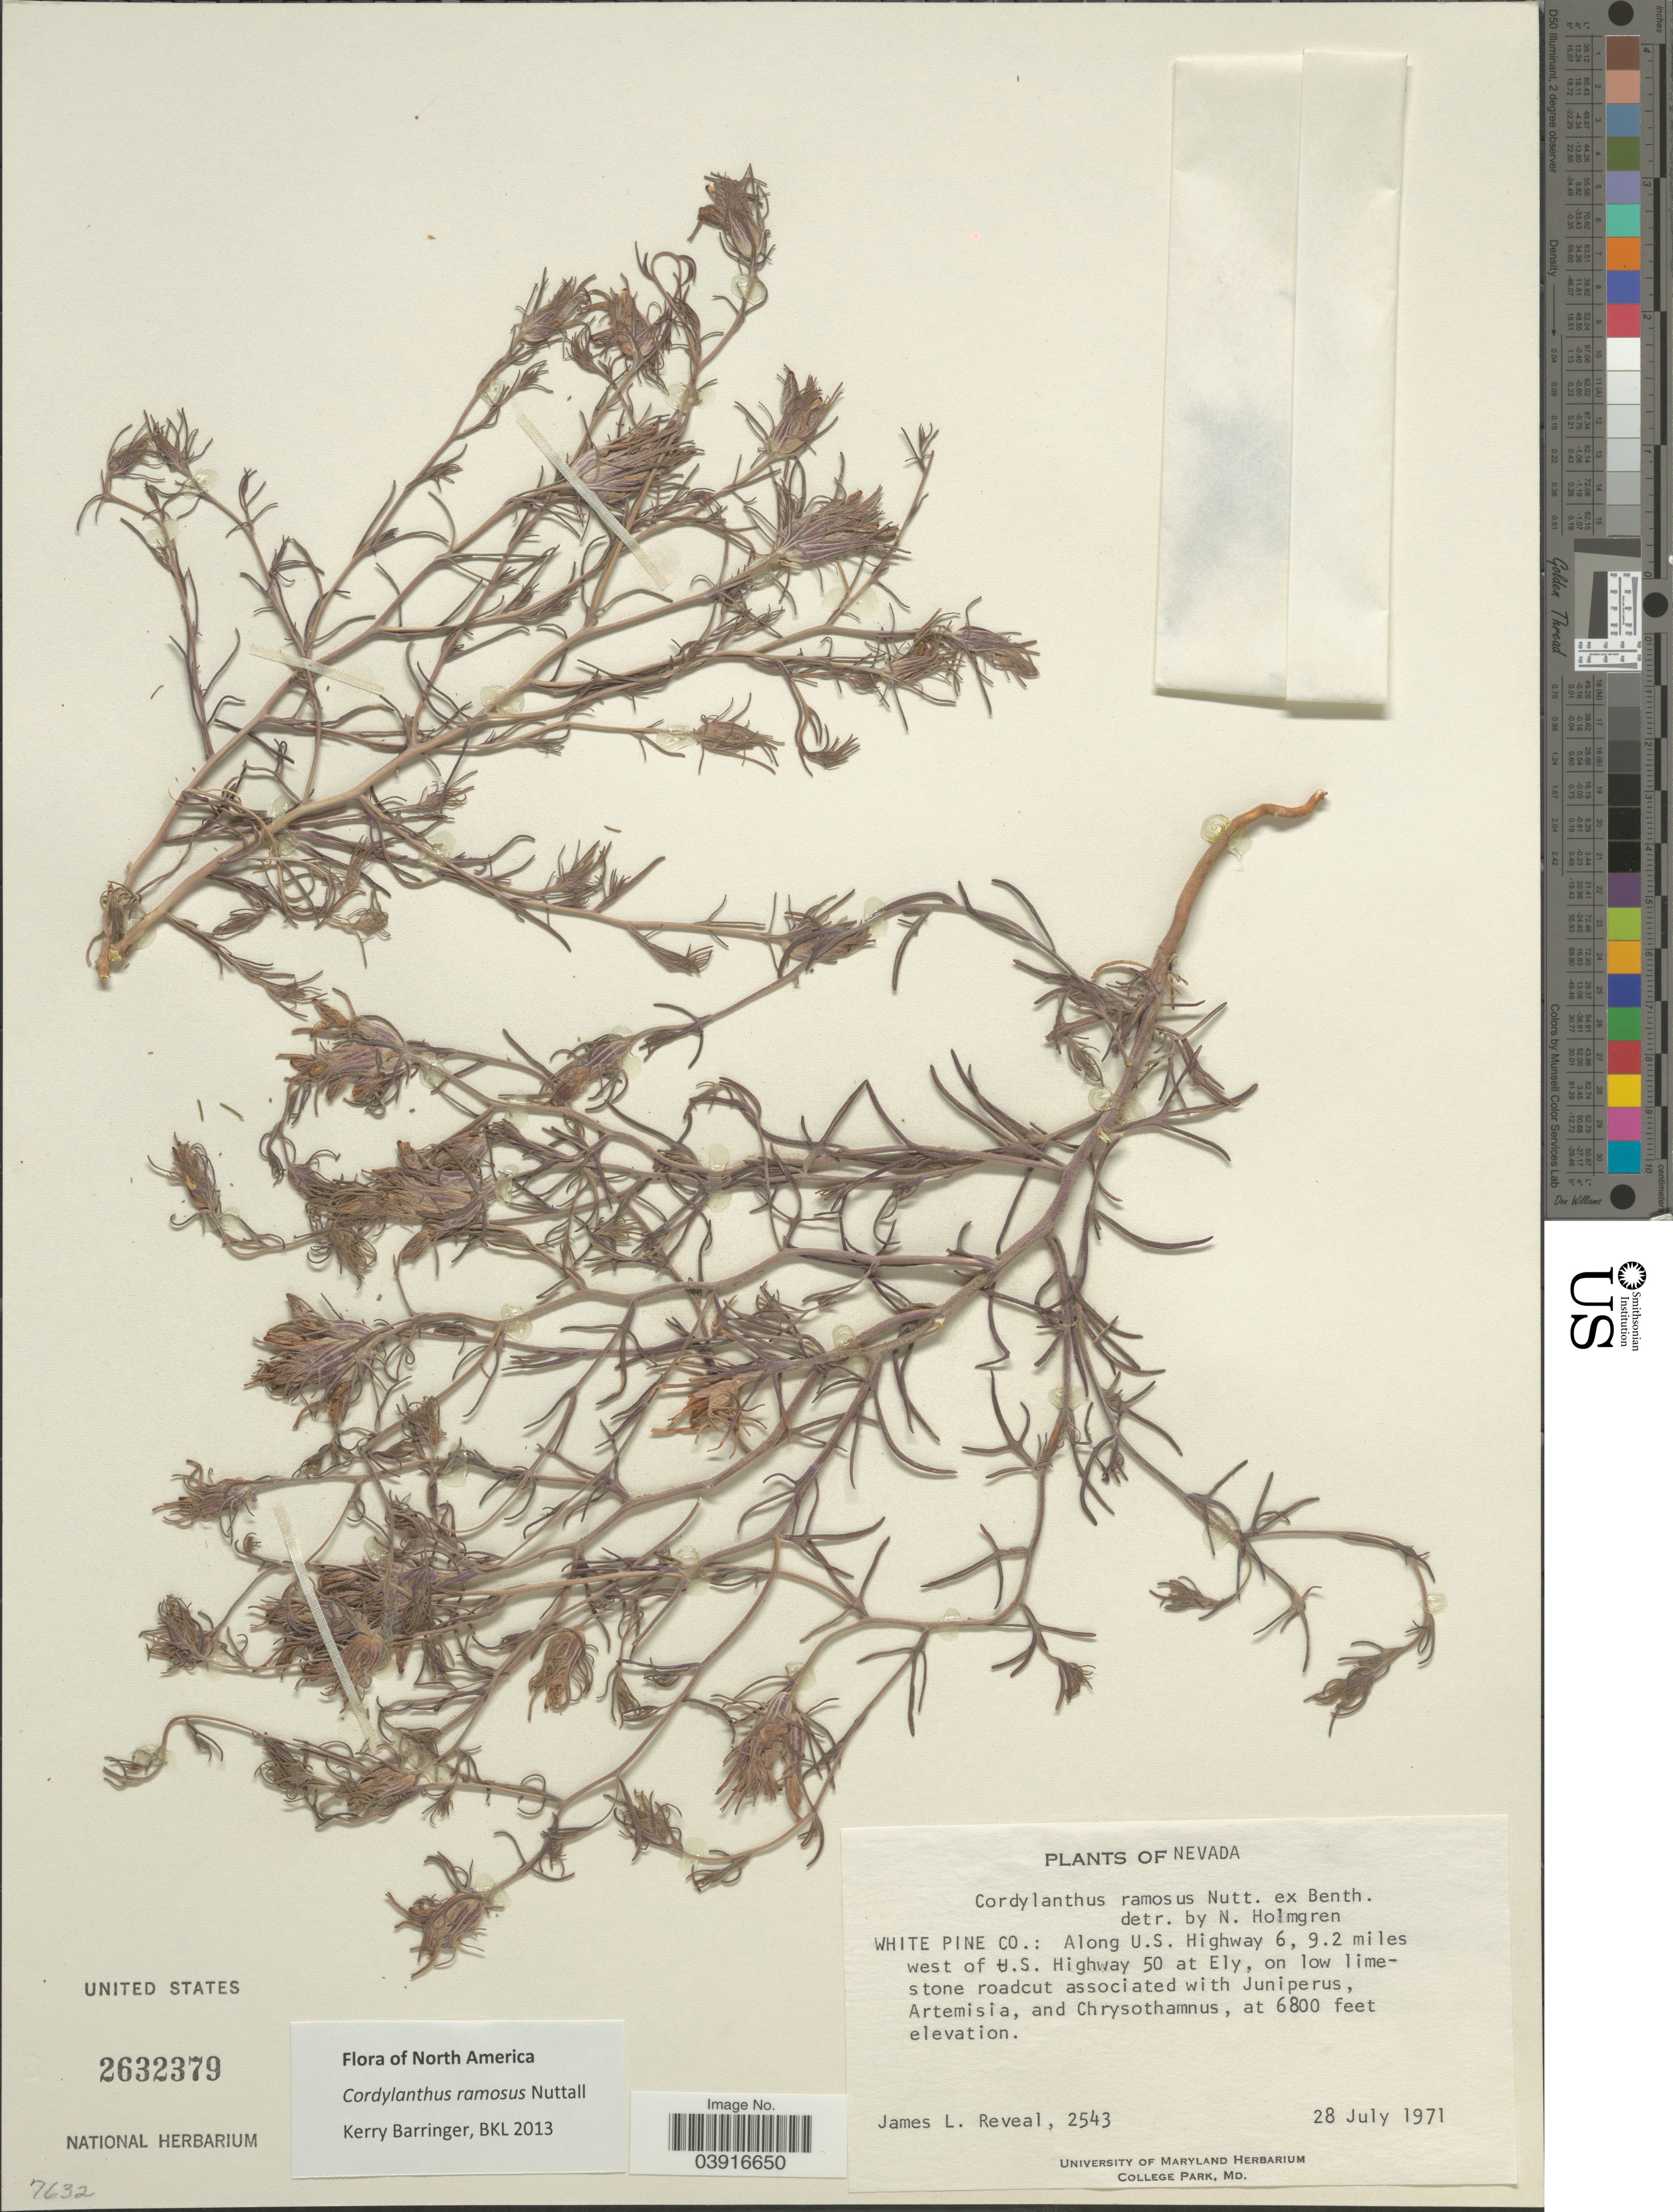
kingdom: Plantae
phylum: Tracheophyta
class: Magnoliopsida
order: Lamiales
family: Orobanchaceae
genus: Cordylanthus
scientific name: Cordylanthus ramosus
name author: Nutt. ex Benth.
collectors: J. L. Reveal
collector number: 2543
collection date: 1971-07-28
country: United States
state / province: Nevada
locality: White Pine Co.: Along U.S. Highway 6, 9.2 miles west of U.S. Highway 50 at Ely.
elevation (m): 2073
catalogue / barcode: US 2632379